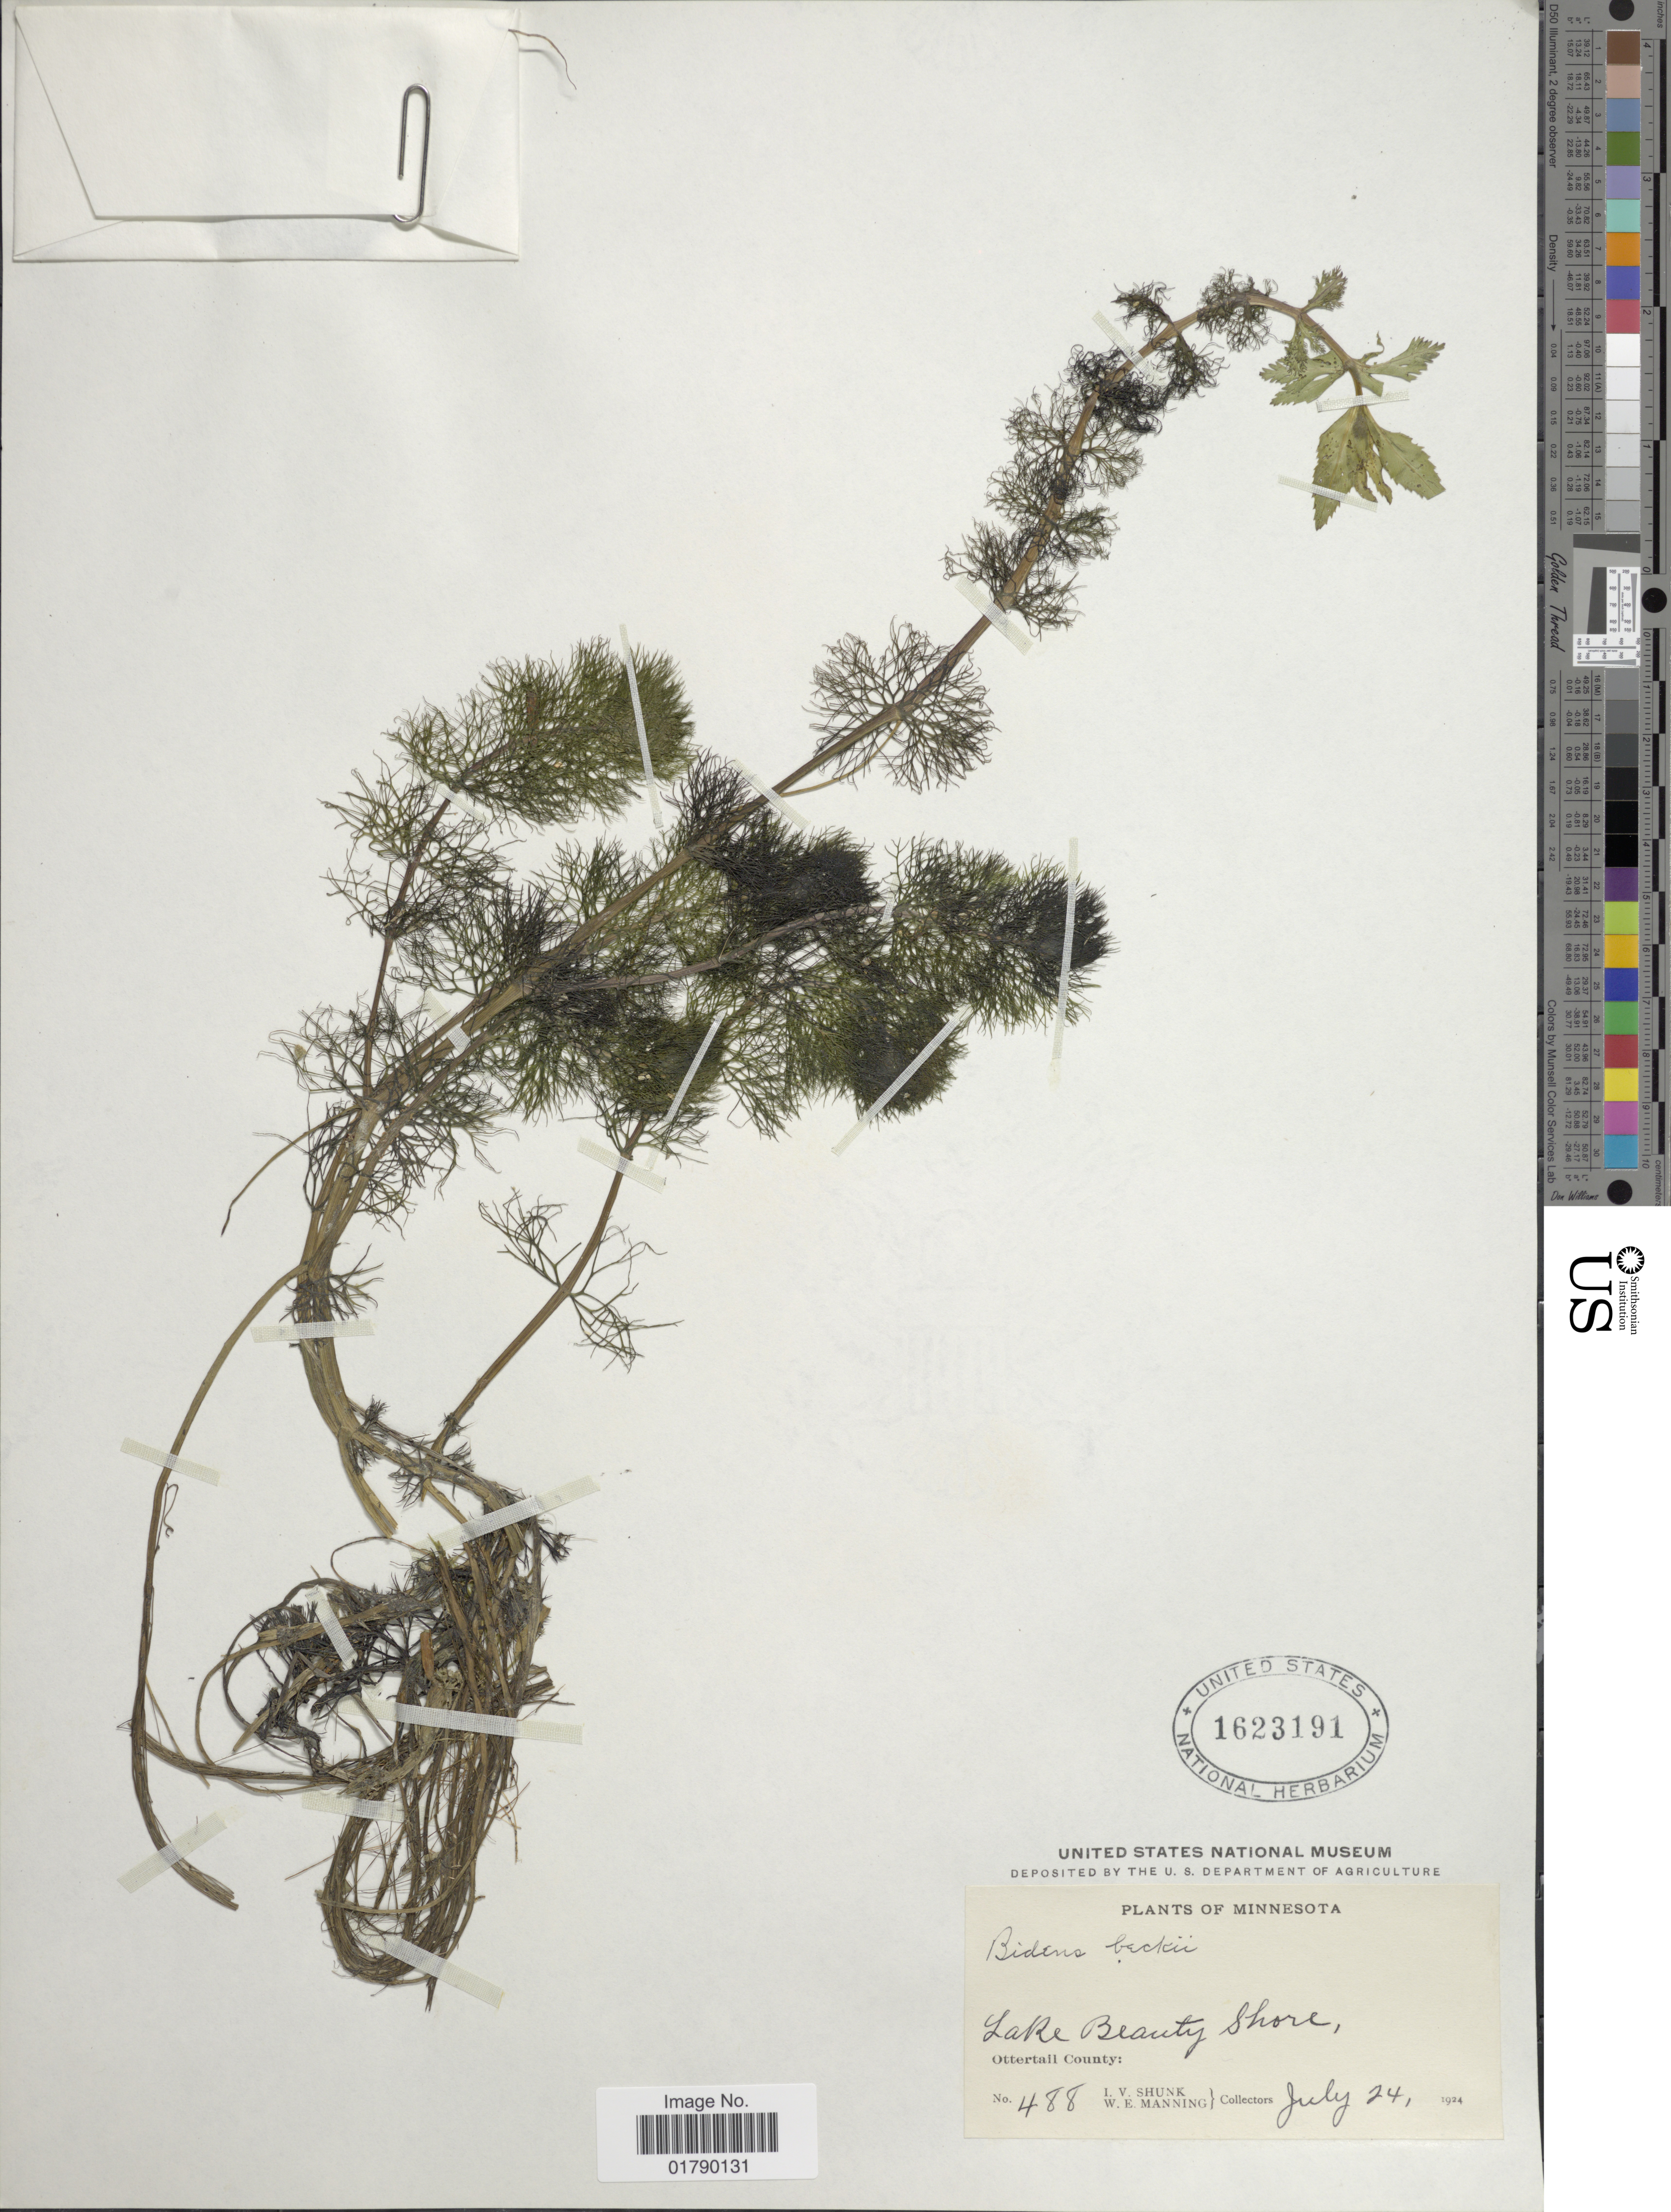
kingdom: Plantae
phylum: Tracheophyta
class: Magnoliopsida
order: Asterales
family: Asteraceae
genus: Megalodonta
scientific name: Megalodonta sp.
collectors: I. Shunk & W. Manning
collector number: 488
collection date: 1924-07-24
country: United States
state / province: Minnesota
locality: Lake Beauty Shore, Ottertail County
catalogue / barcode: US 1623191